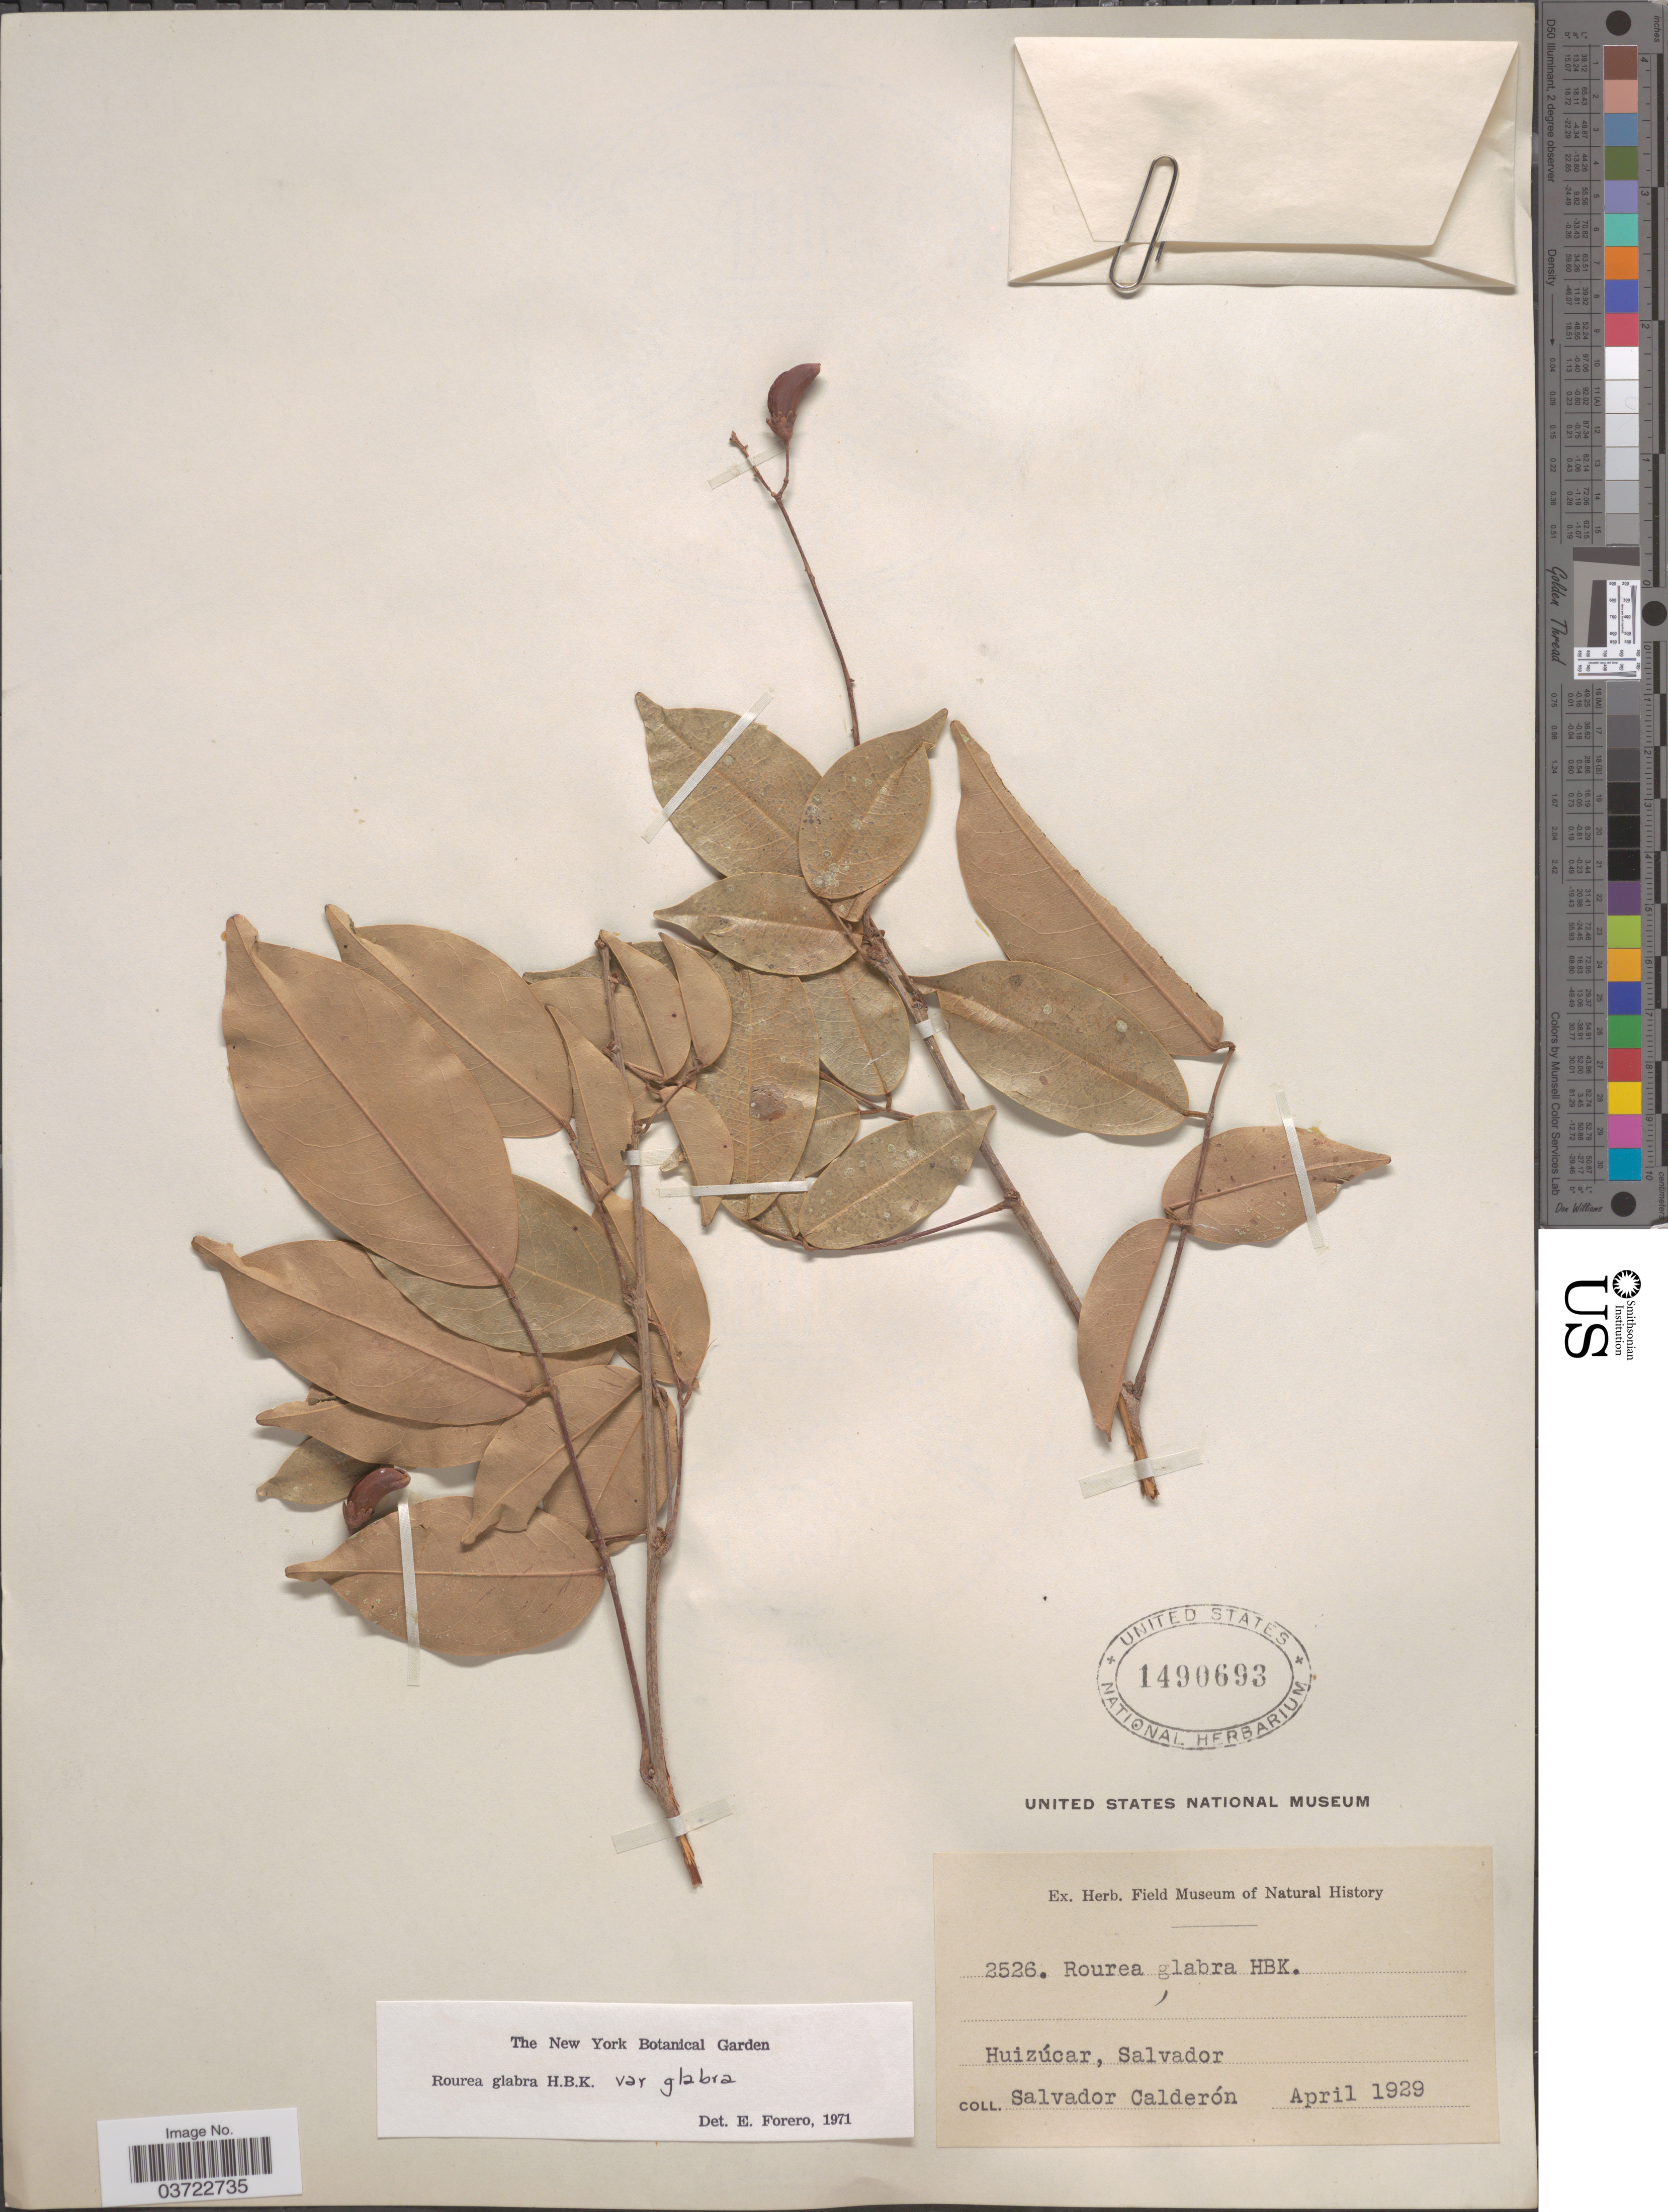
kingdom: Plantae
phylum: Tracheophyta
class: Magnoliopsida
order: Oxalidales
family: Connaraceae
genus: Rourea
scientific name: Rourea glabra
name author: Kunth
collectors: S. Calderón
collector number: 2526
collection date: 1929-04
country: El Salvador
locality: Huizúcar, Salvador.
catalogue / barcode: US 1490693